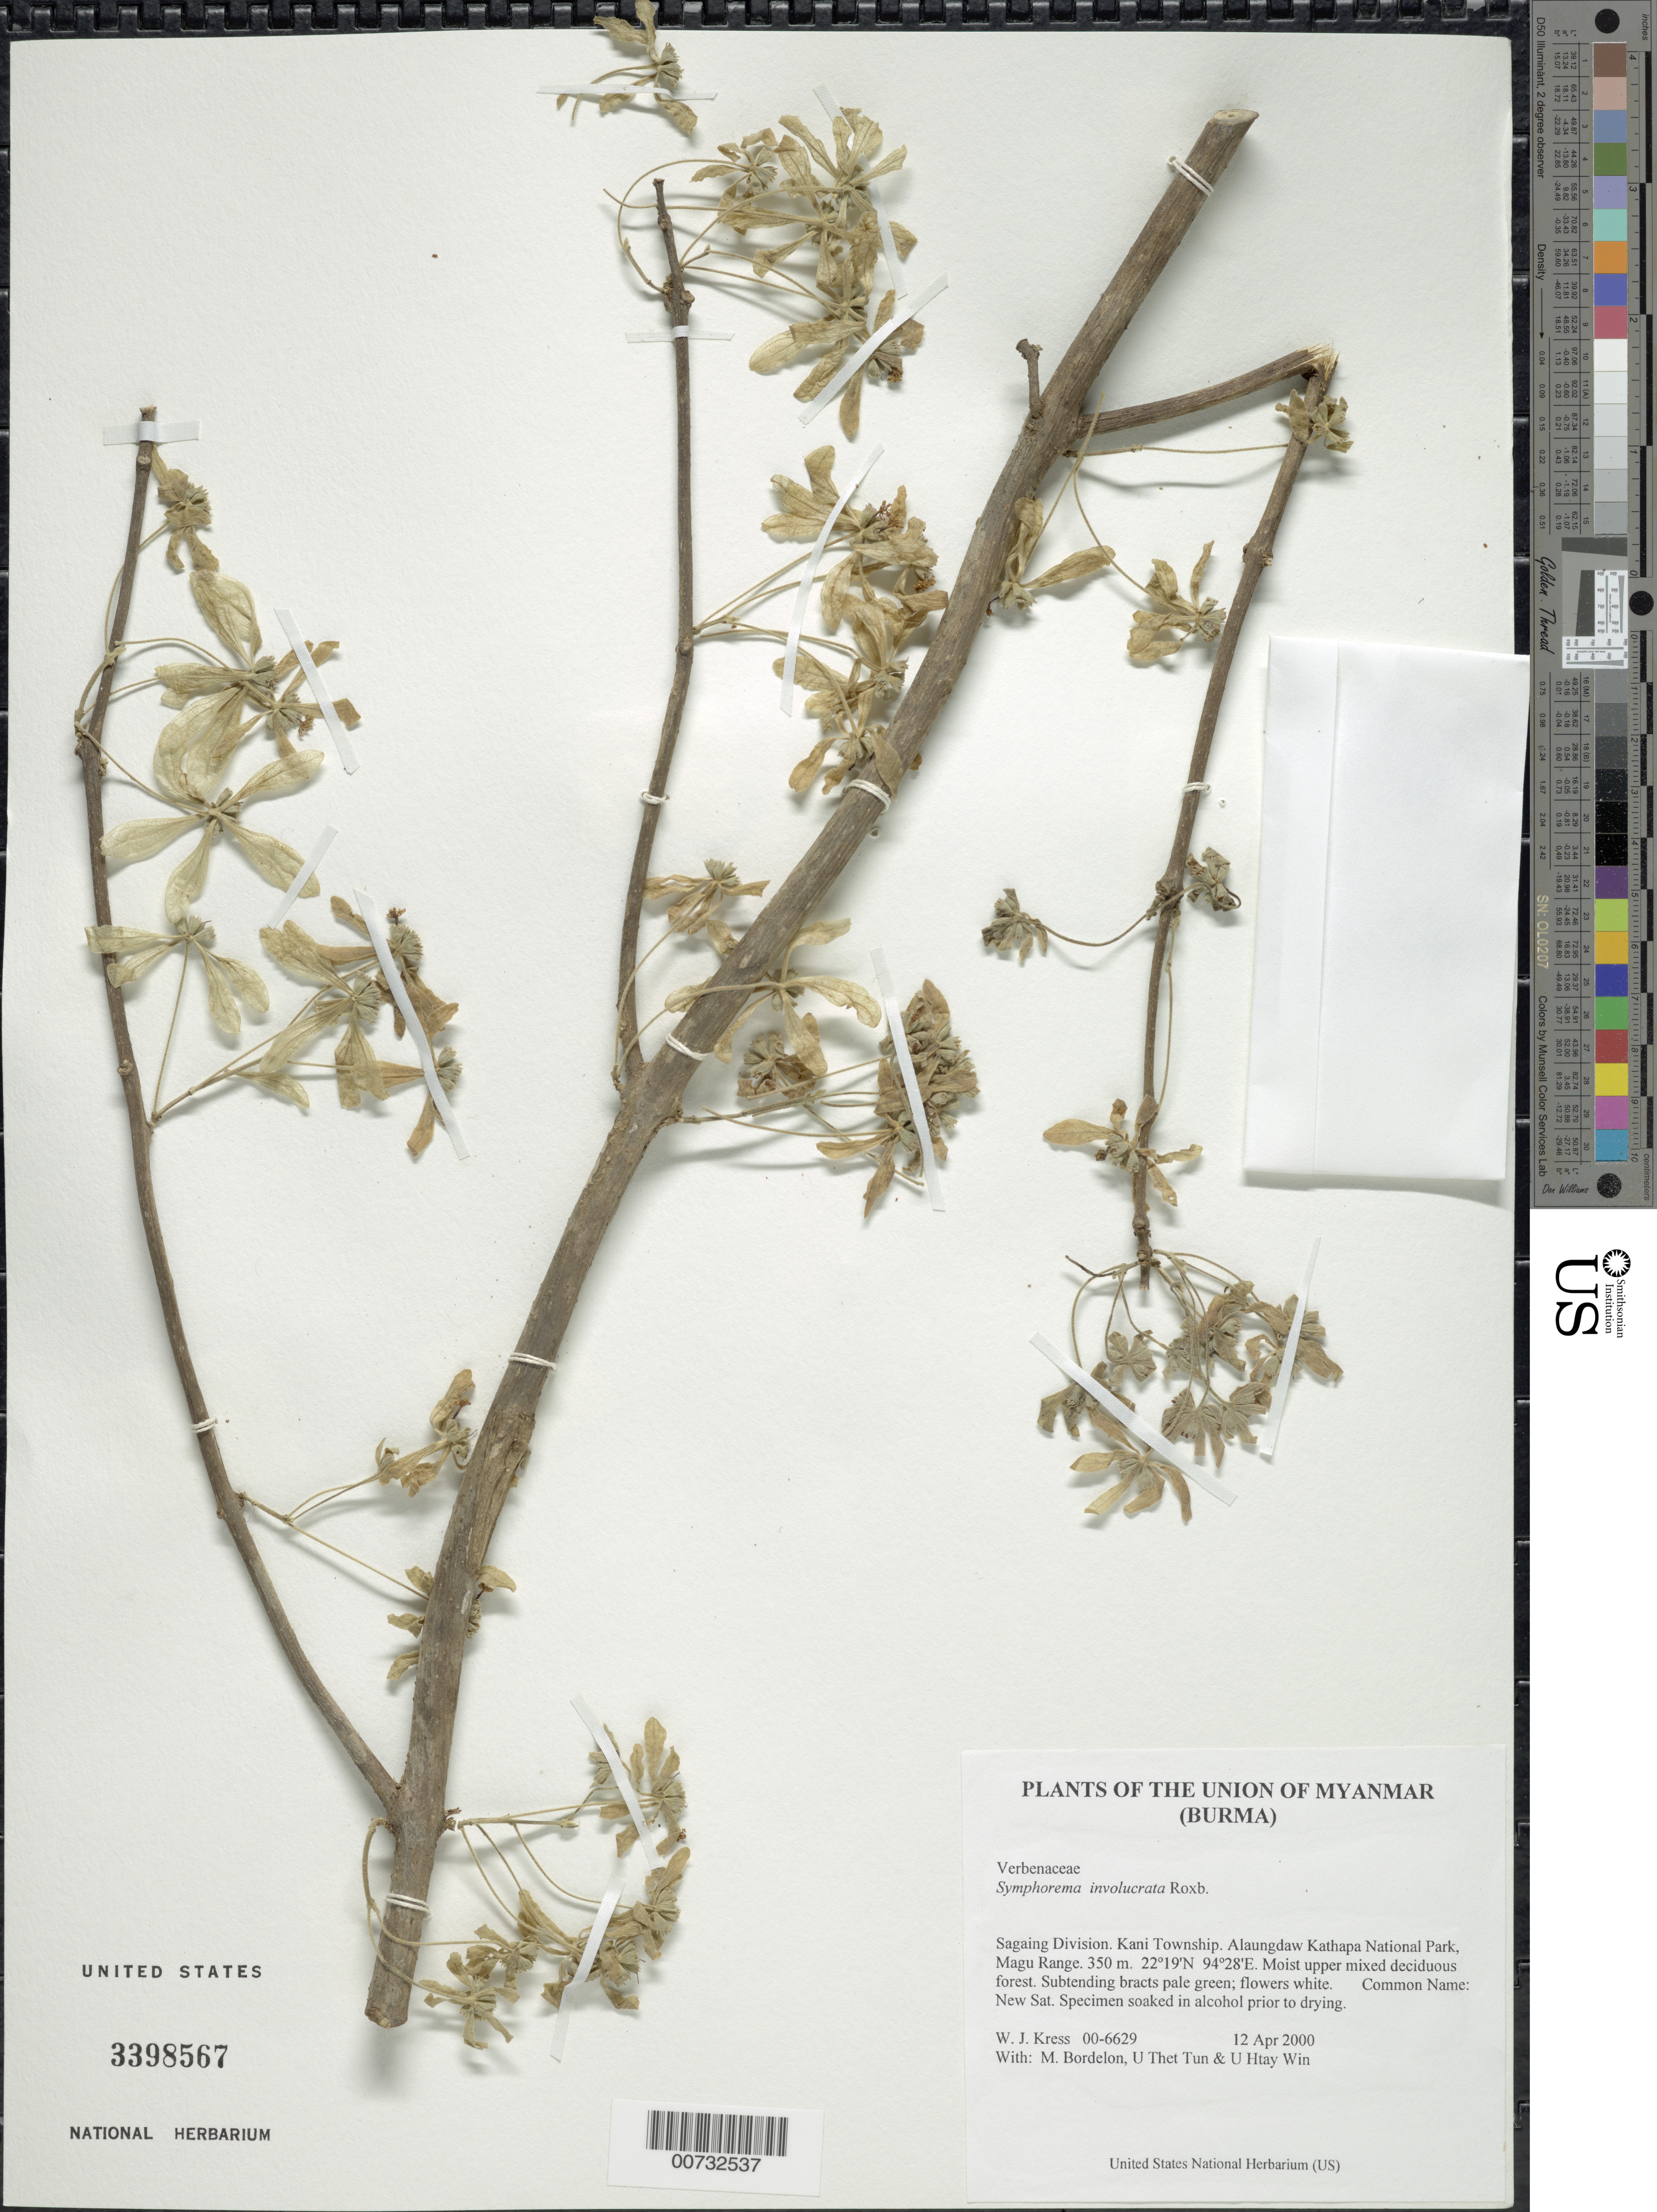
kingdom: Plantae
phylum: Tracheophyta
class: Magnoliopsida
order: Lamiales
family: Lamiaceae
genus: Symphorema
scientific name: Symphorema involucrata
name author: Roxb.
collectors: W. J. Kress, M. Bordelon, Thet Htun & U Htay Win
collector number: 00-6629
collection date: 2000-04-12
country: Myanmar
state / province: Sagaing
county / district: Kani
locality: Alaungdaw Kathapa National Park, Magu Range.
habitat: Moist upper mixed deciduous forest.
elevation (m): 350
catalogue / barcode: US 3398567